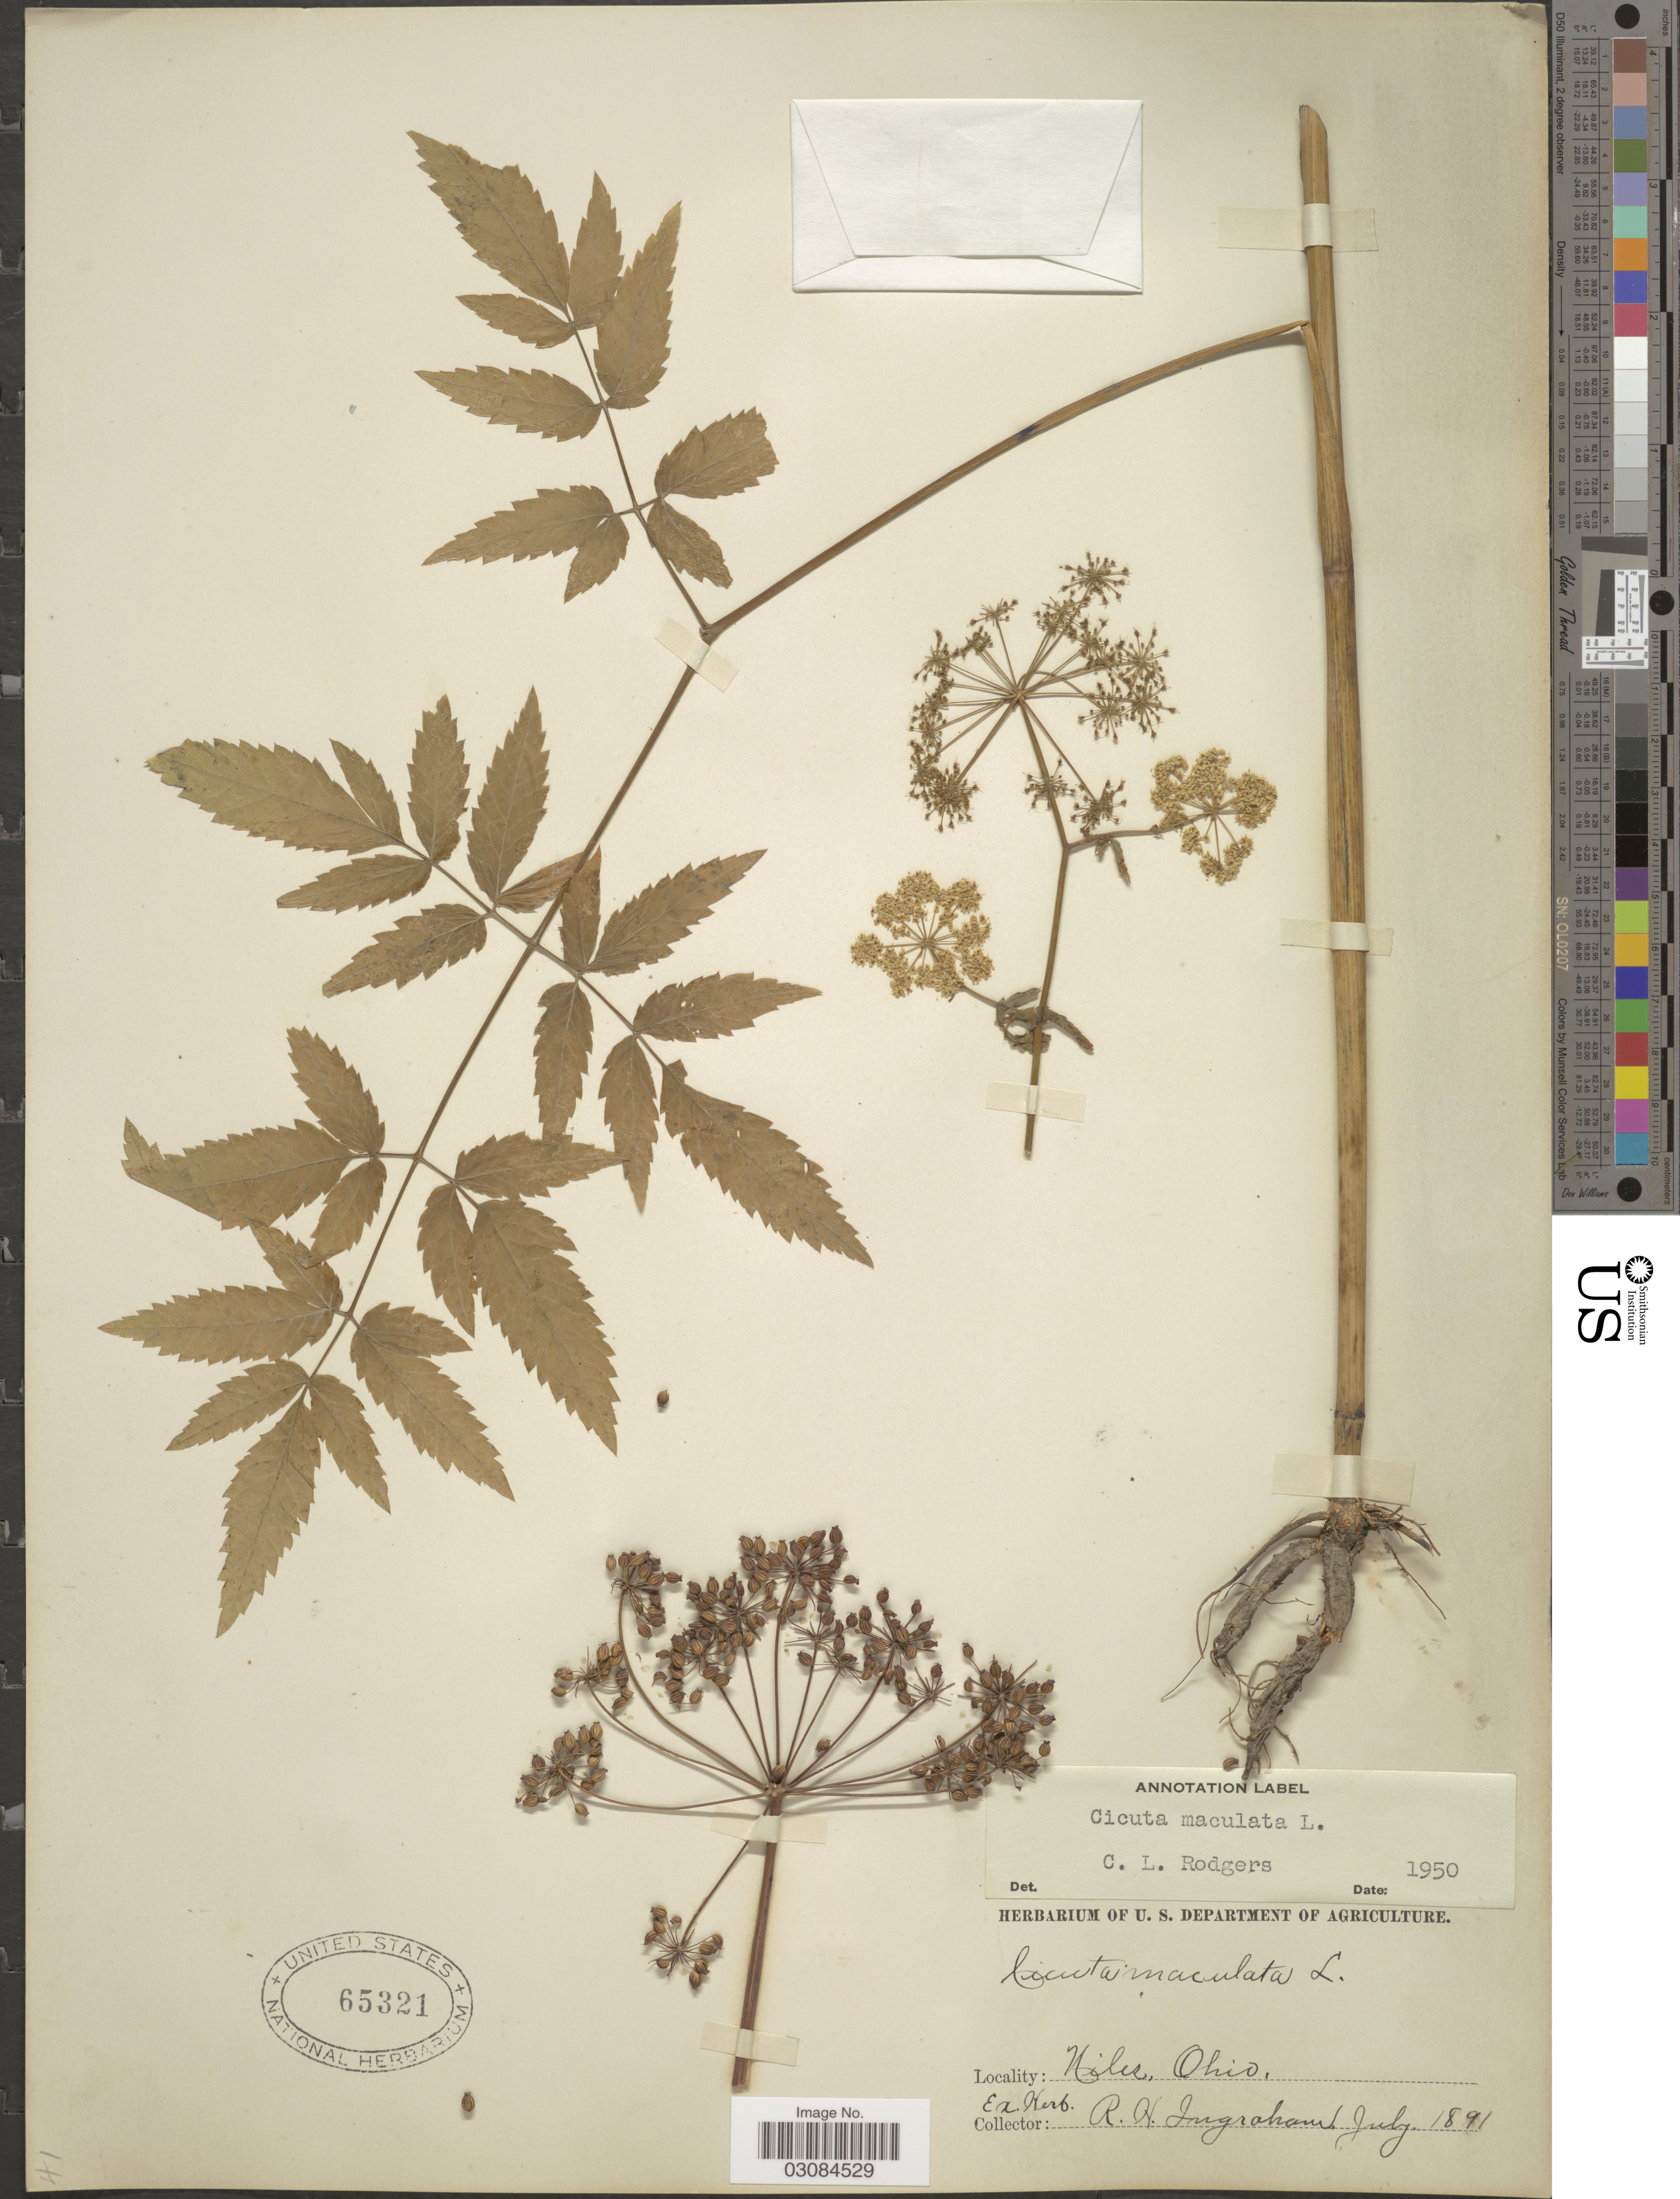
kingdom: Plantae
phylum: Tracheophyta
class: Magnoliopsida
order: Apiales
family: Apiaceae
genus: Cicuta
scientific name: Cicuta maculata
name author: L.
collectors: Ex herb. R. H. Ingraham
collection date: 1891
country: United States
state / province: Ohio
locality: Niles.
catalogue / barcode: US 65321